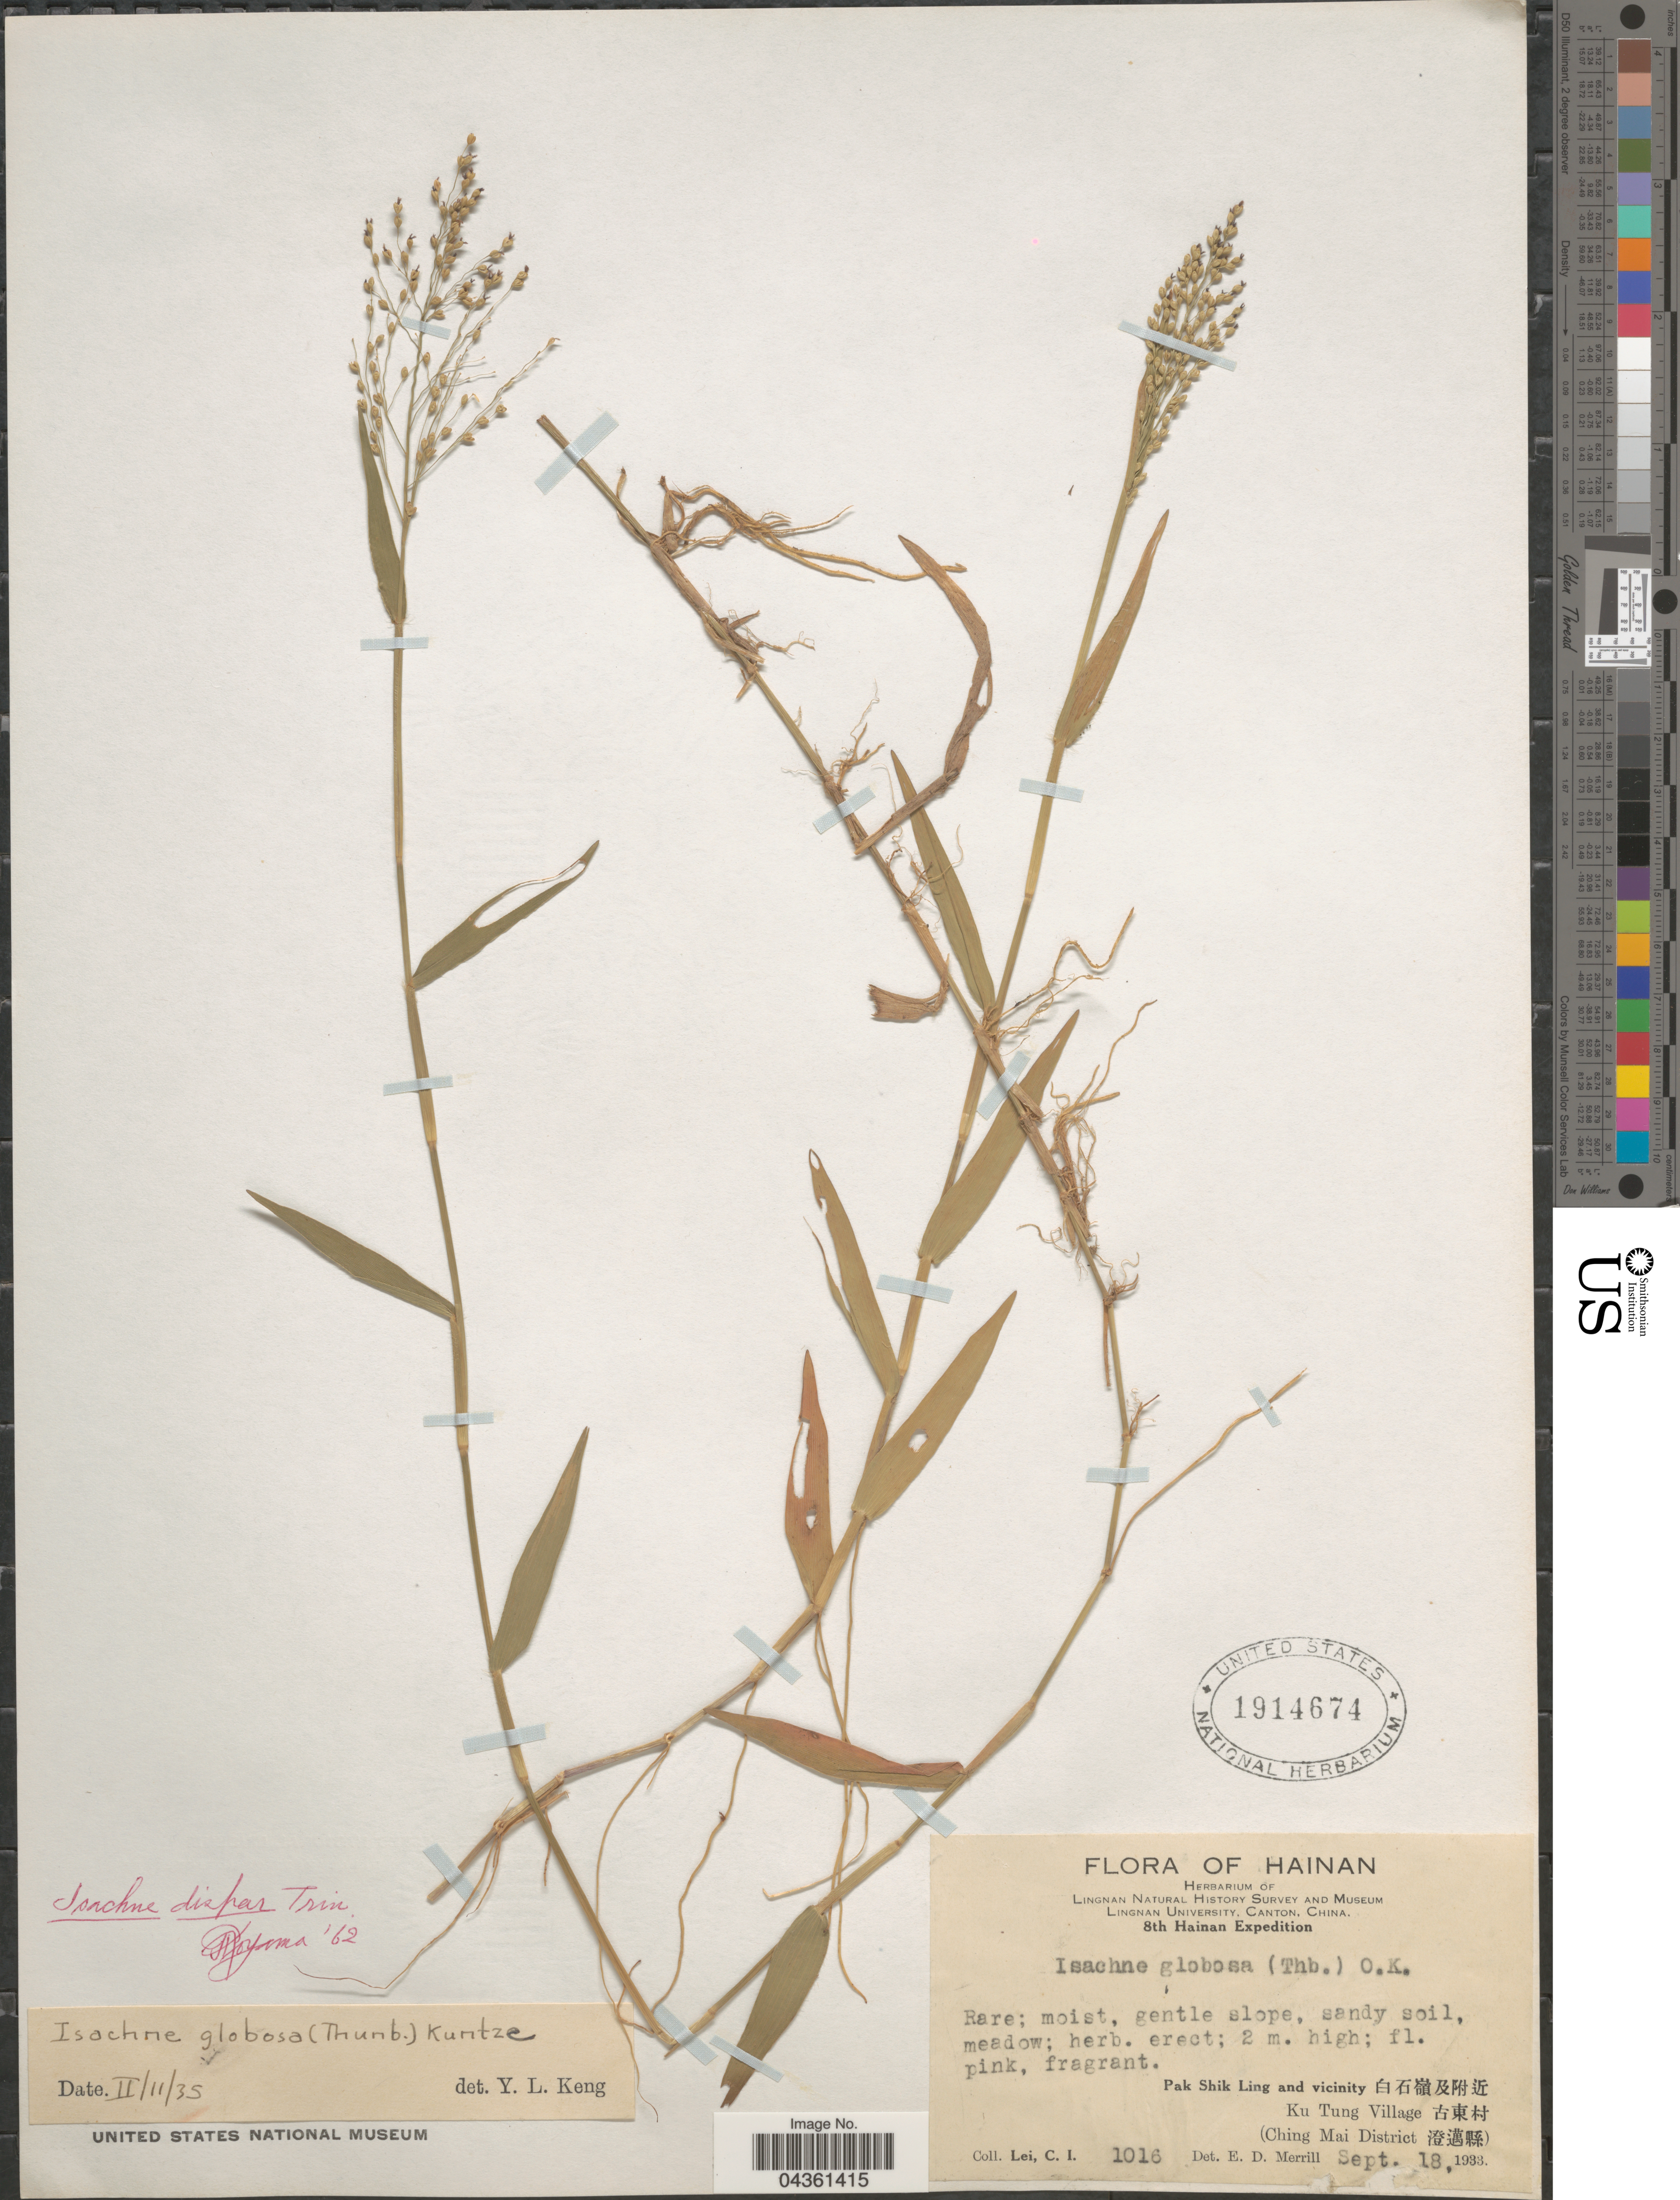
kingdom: Plantae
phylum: Tracheophyta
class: Liliopsida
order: Poales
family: Poaceae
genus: Isachne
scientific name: Isachne globosa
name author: (Thunb.) Kuntze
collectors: C. I. Lei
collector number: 1016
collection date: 1933-09-18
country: China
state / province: Hainan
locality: Lingnan Natural History Survey and Museum Lingnan University. 8th Hainan E[Foreign script]pedition. Pak Shik Ling and vicinity [Foreign script]. Ku Tung Village [Foreign script] (Ching Mai District [Foreign script]).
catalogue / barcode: US 1914674